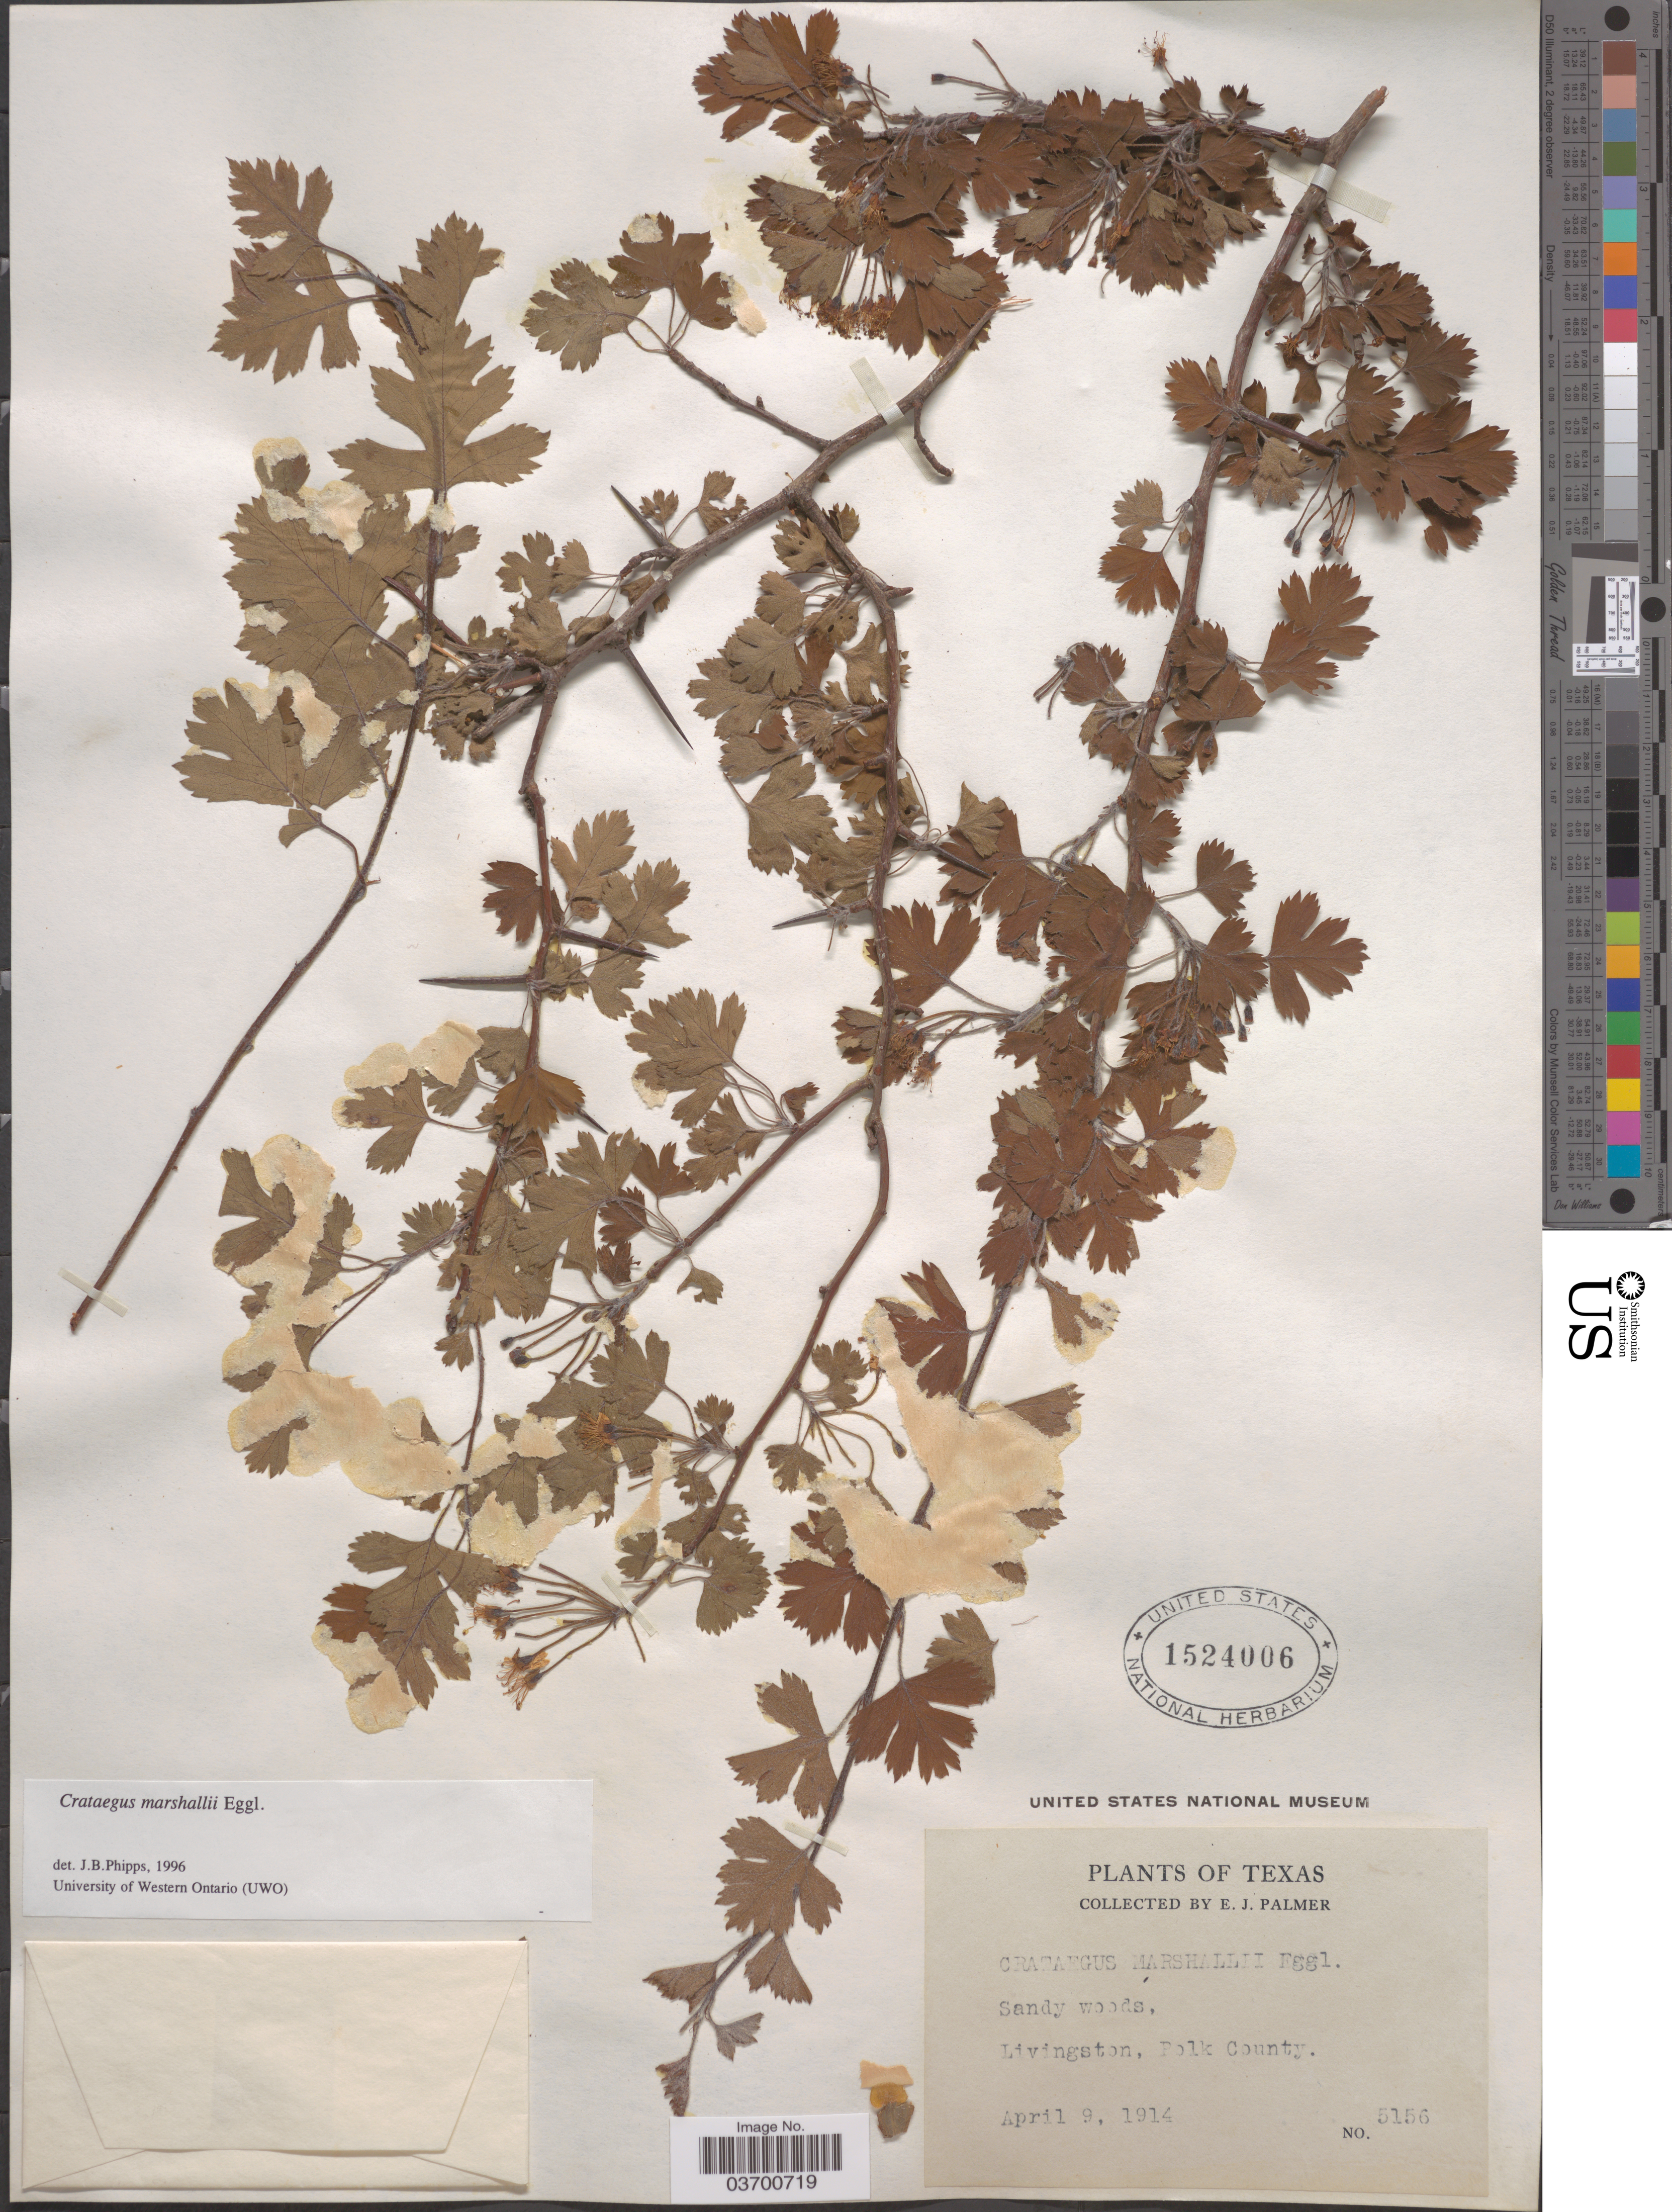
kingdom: Plantae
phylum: Tracheophyta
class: Magnoliopsida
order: Rosales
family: Rosaceae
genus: Crataegus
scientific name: Crataegus marshallii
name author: Eggl.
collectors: E. J. Palmer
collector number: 5156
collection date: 1914-04-09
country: United States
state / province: Texas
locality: Livingston, Polk County.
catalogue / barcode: US 1524006